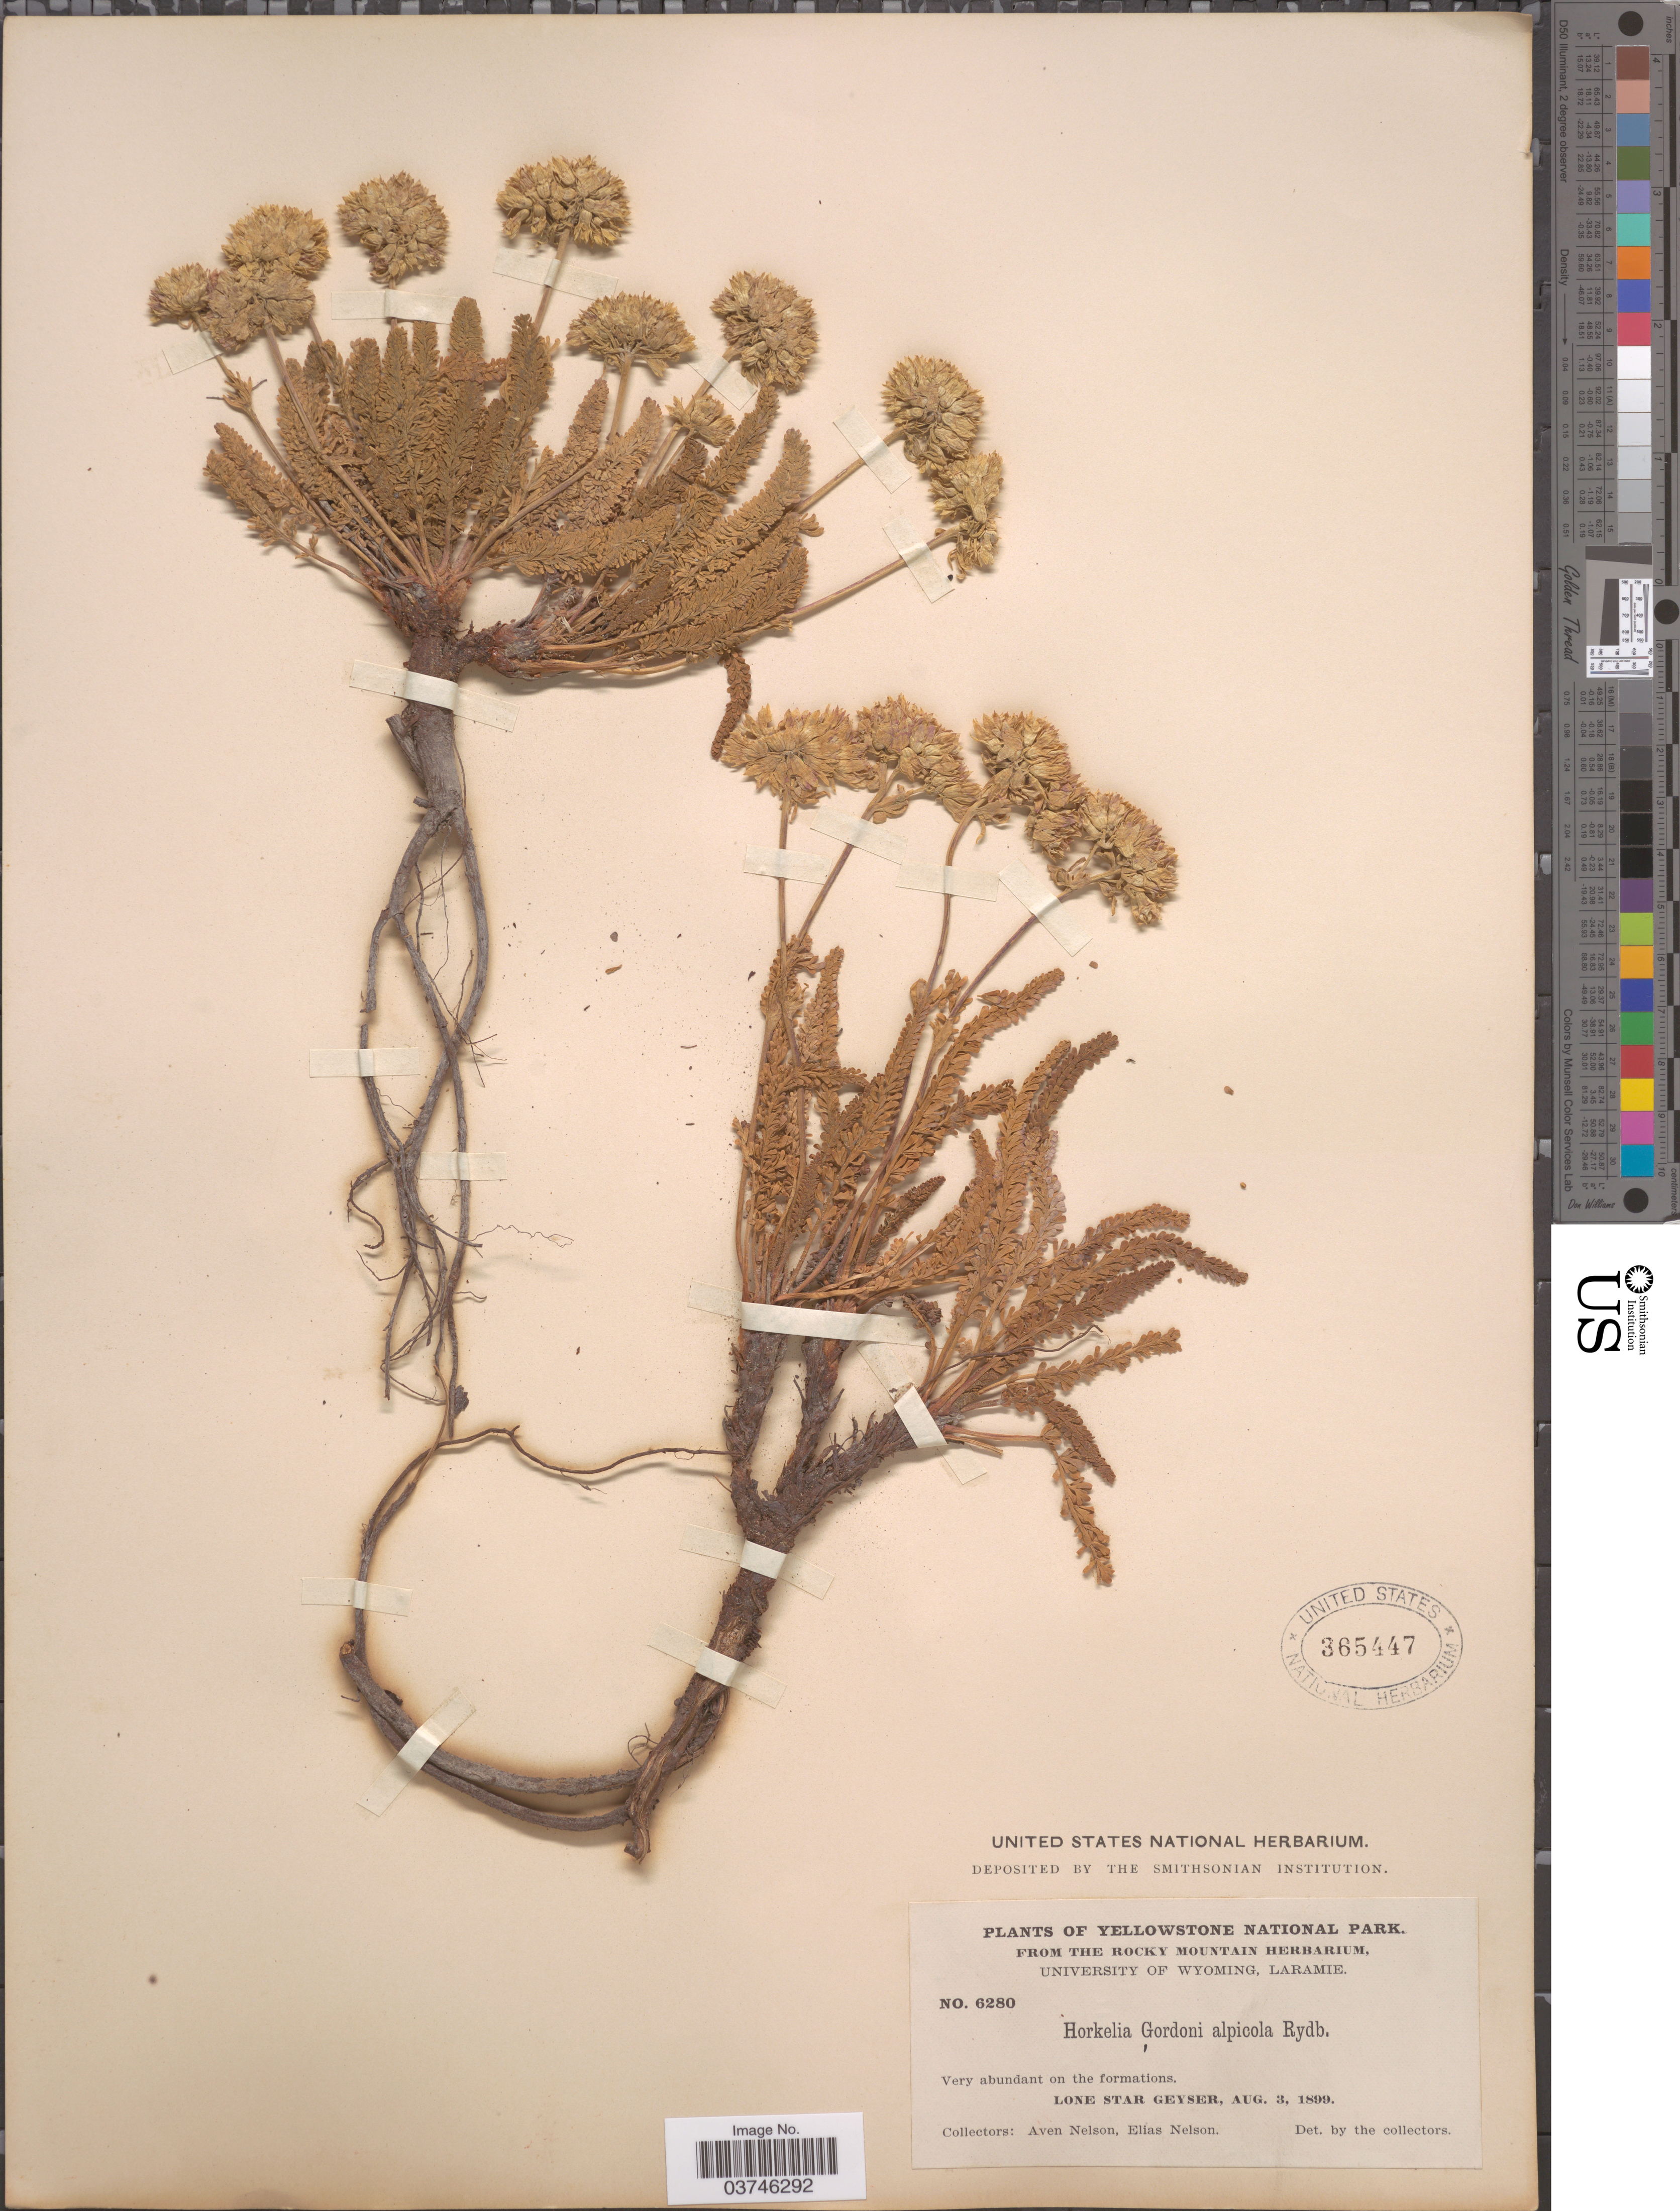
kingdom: Plantae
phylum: Tracheophyta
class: Magnoliopsida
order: Rosales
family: Rosaceae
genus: Potentilla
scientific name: Potentilla gordonii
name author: (Hook.) Greene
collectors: A. Nelson & E. Nelson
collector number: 6280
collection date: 1899-08-03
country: United States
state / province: Wyoming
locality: The Yellowstone National Park. Lone Star Geyser.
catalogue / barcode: US 365447